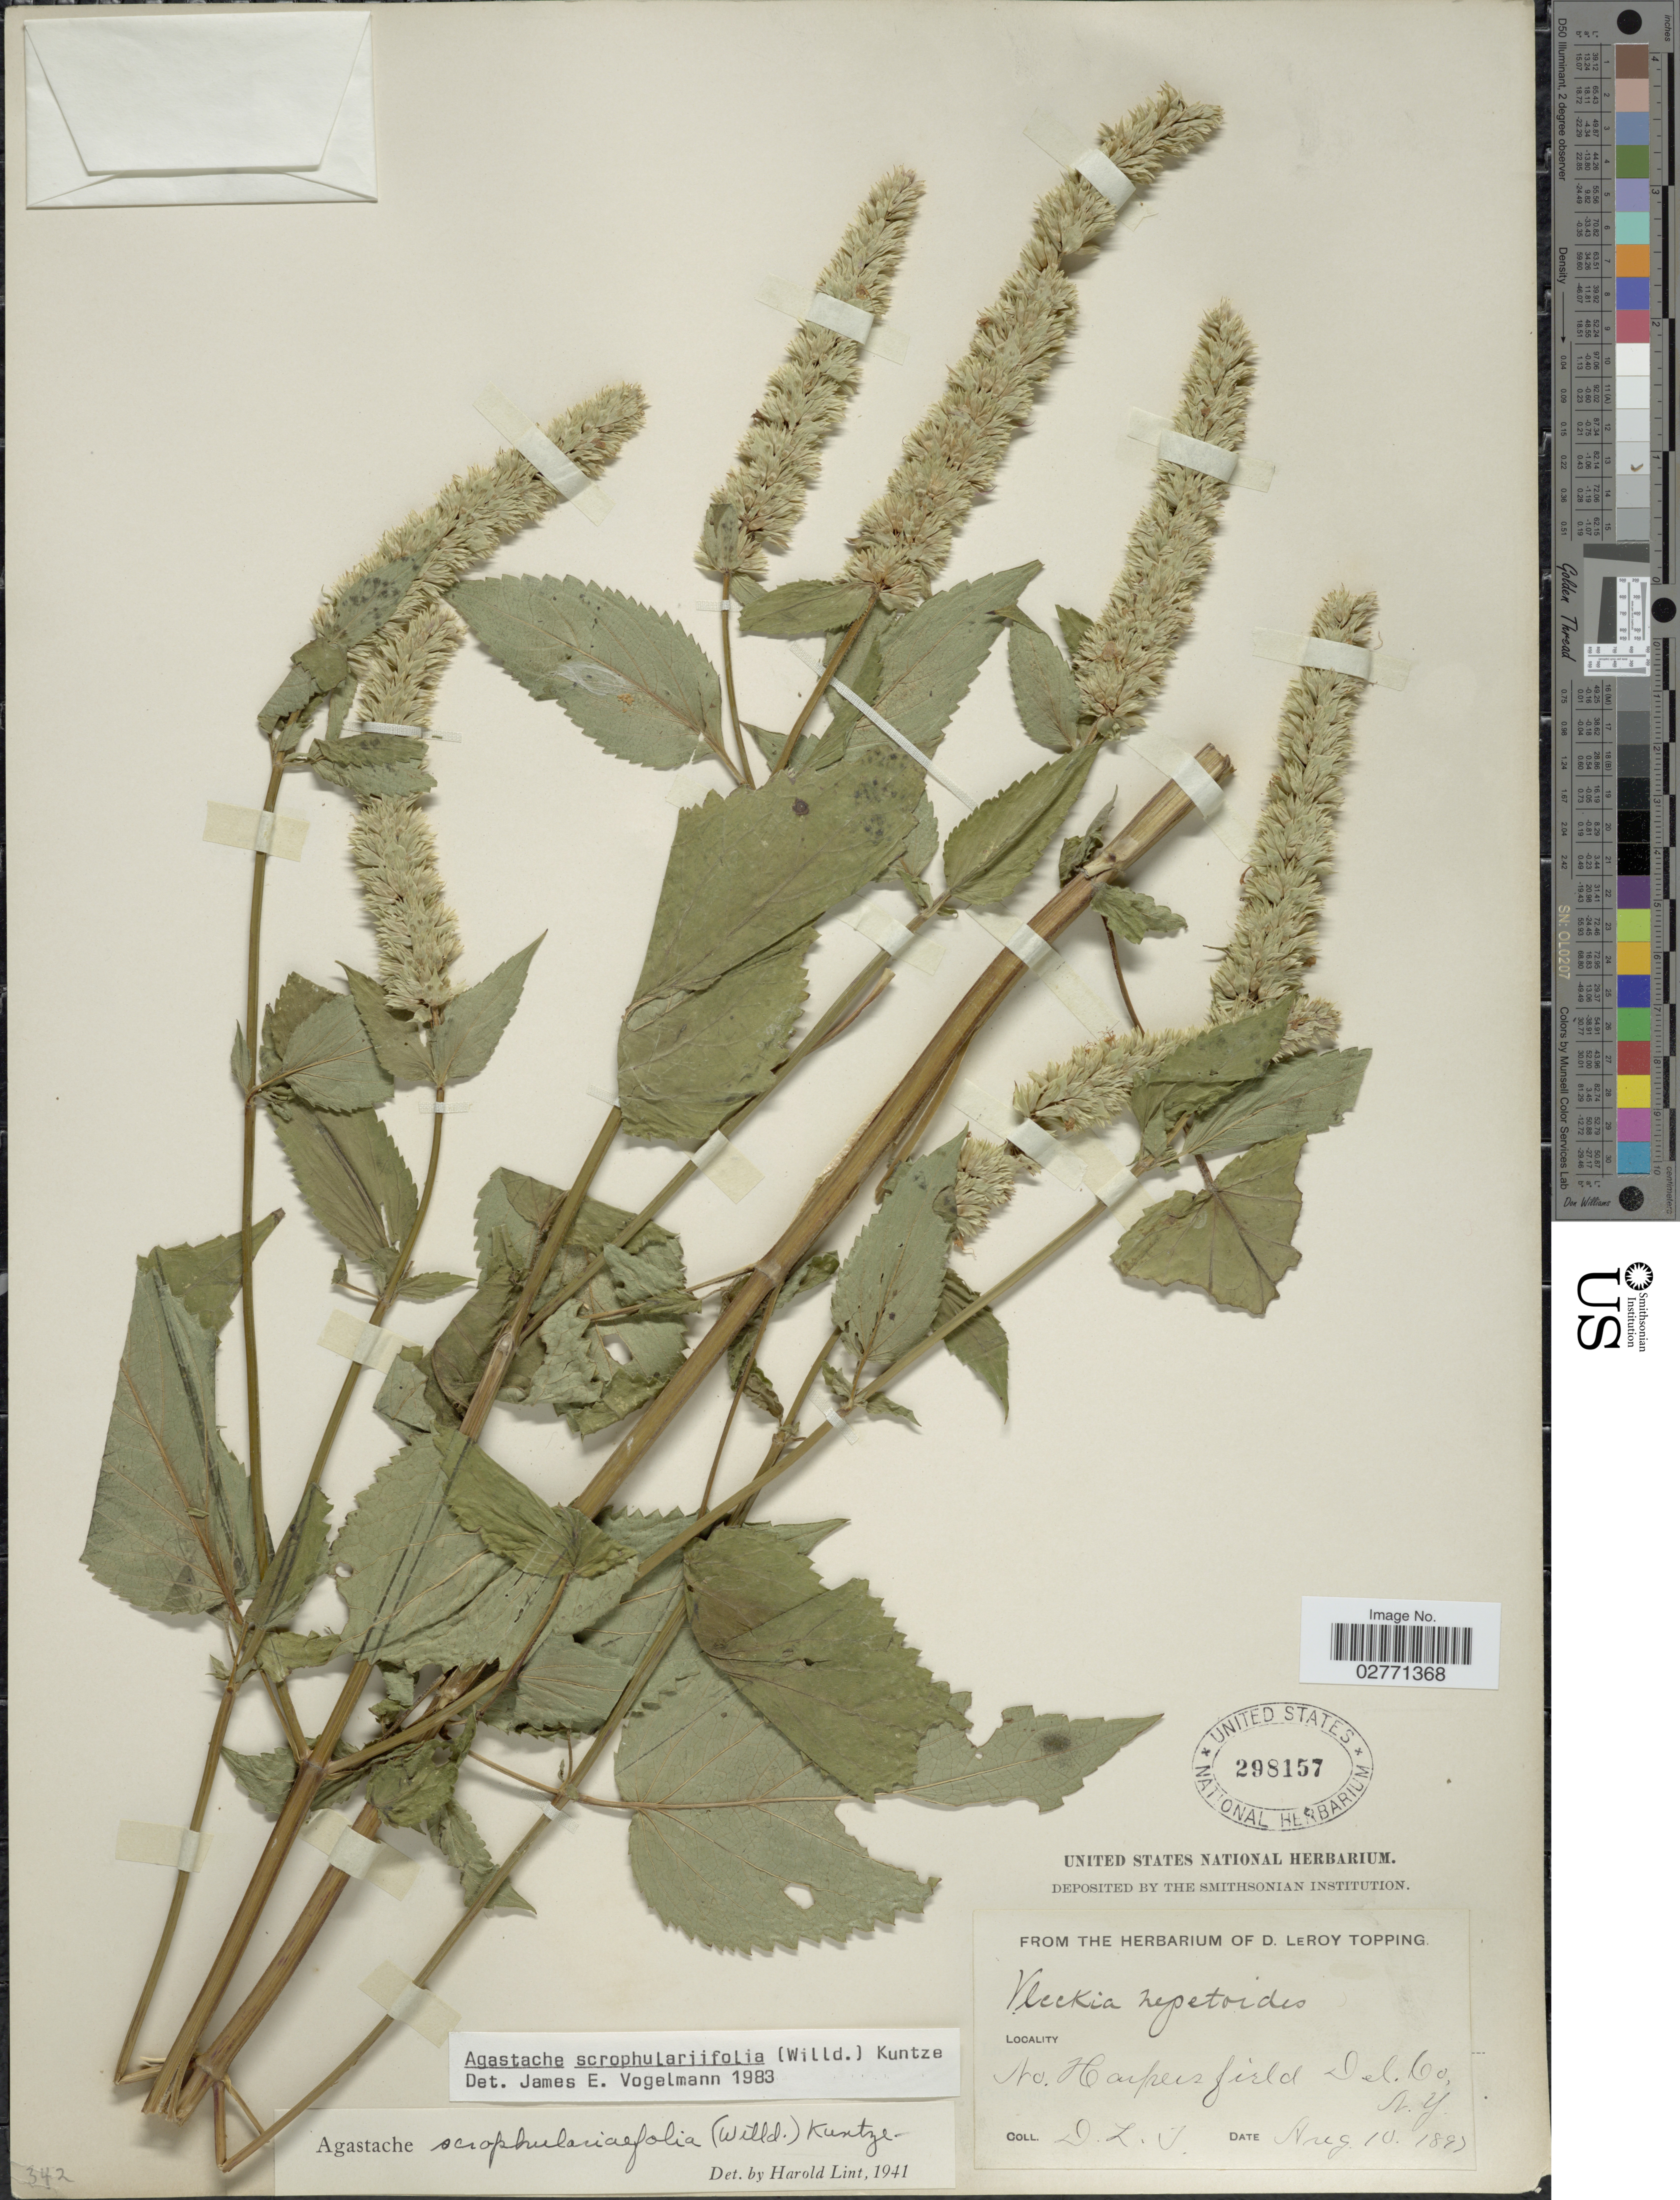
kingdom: Plantae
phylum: Tracheophyta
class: Magnoliopsida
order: Lamiales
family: Lamiaceae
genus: Agastache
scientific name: Agastache scrophulariifolia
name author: (Willd.) Kuntze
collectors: D. L. Topping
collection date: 1897-08-10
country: United States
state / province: New York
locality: N. Harpers field Del Co.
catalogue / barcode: US 298157